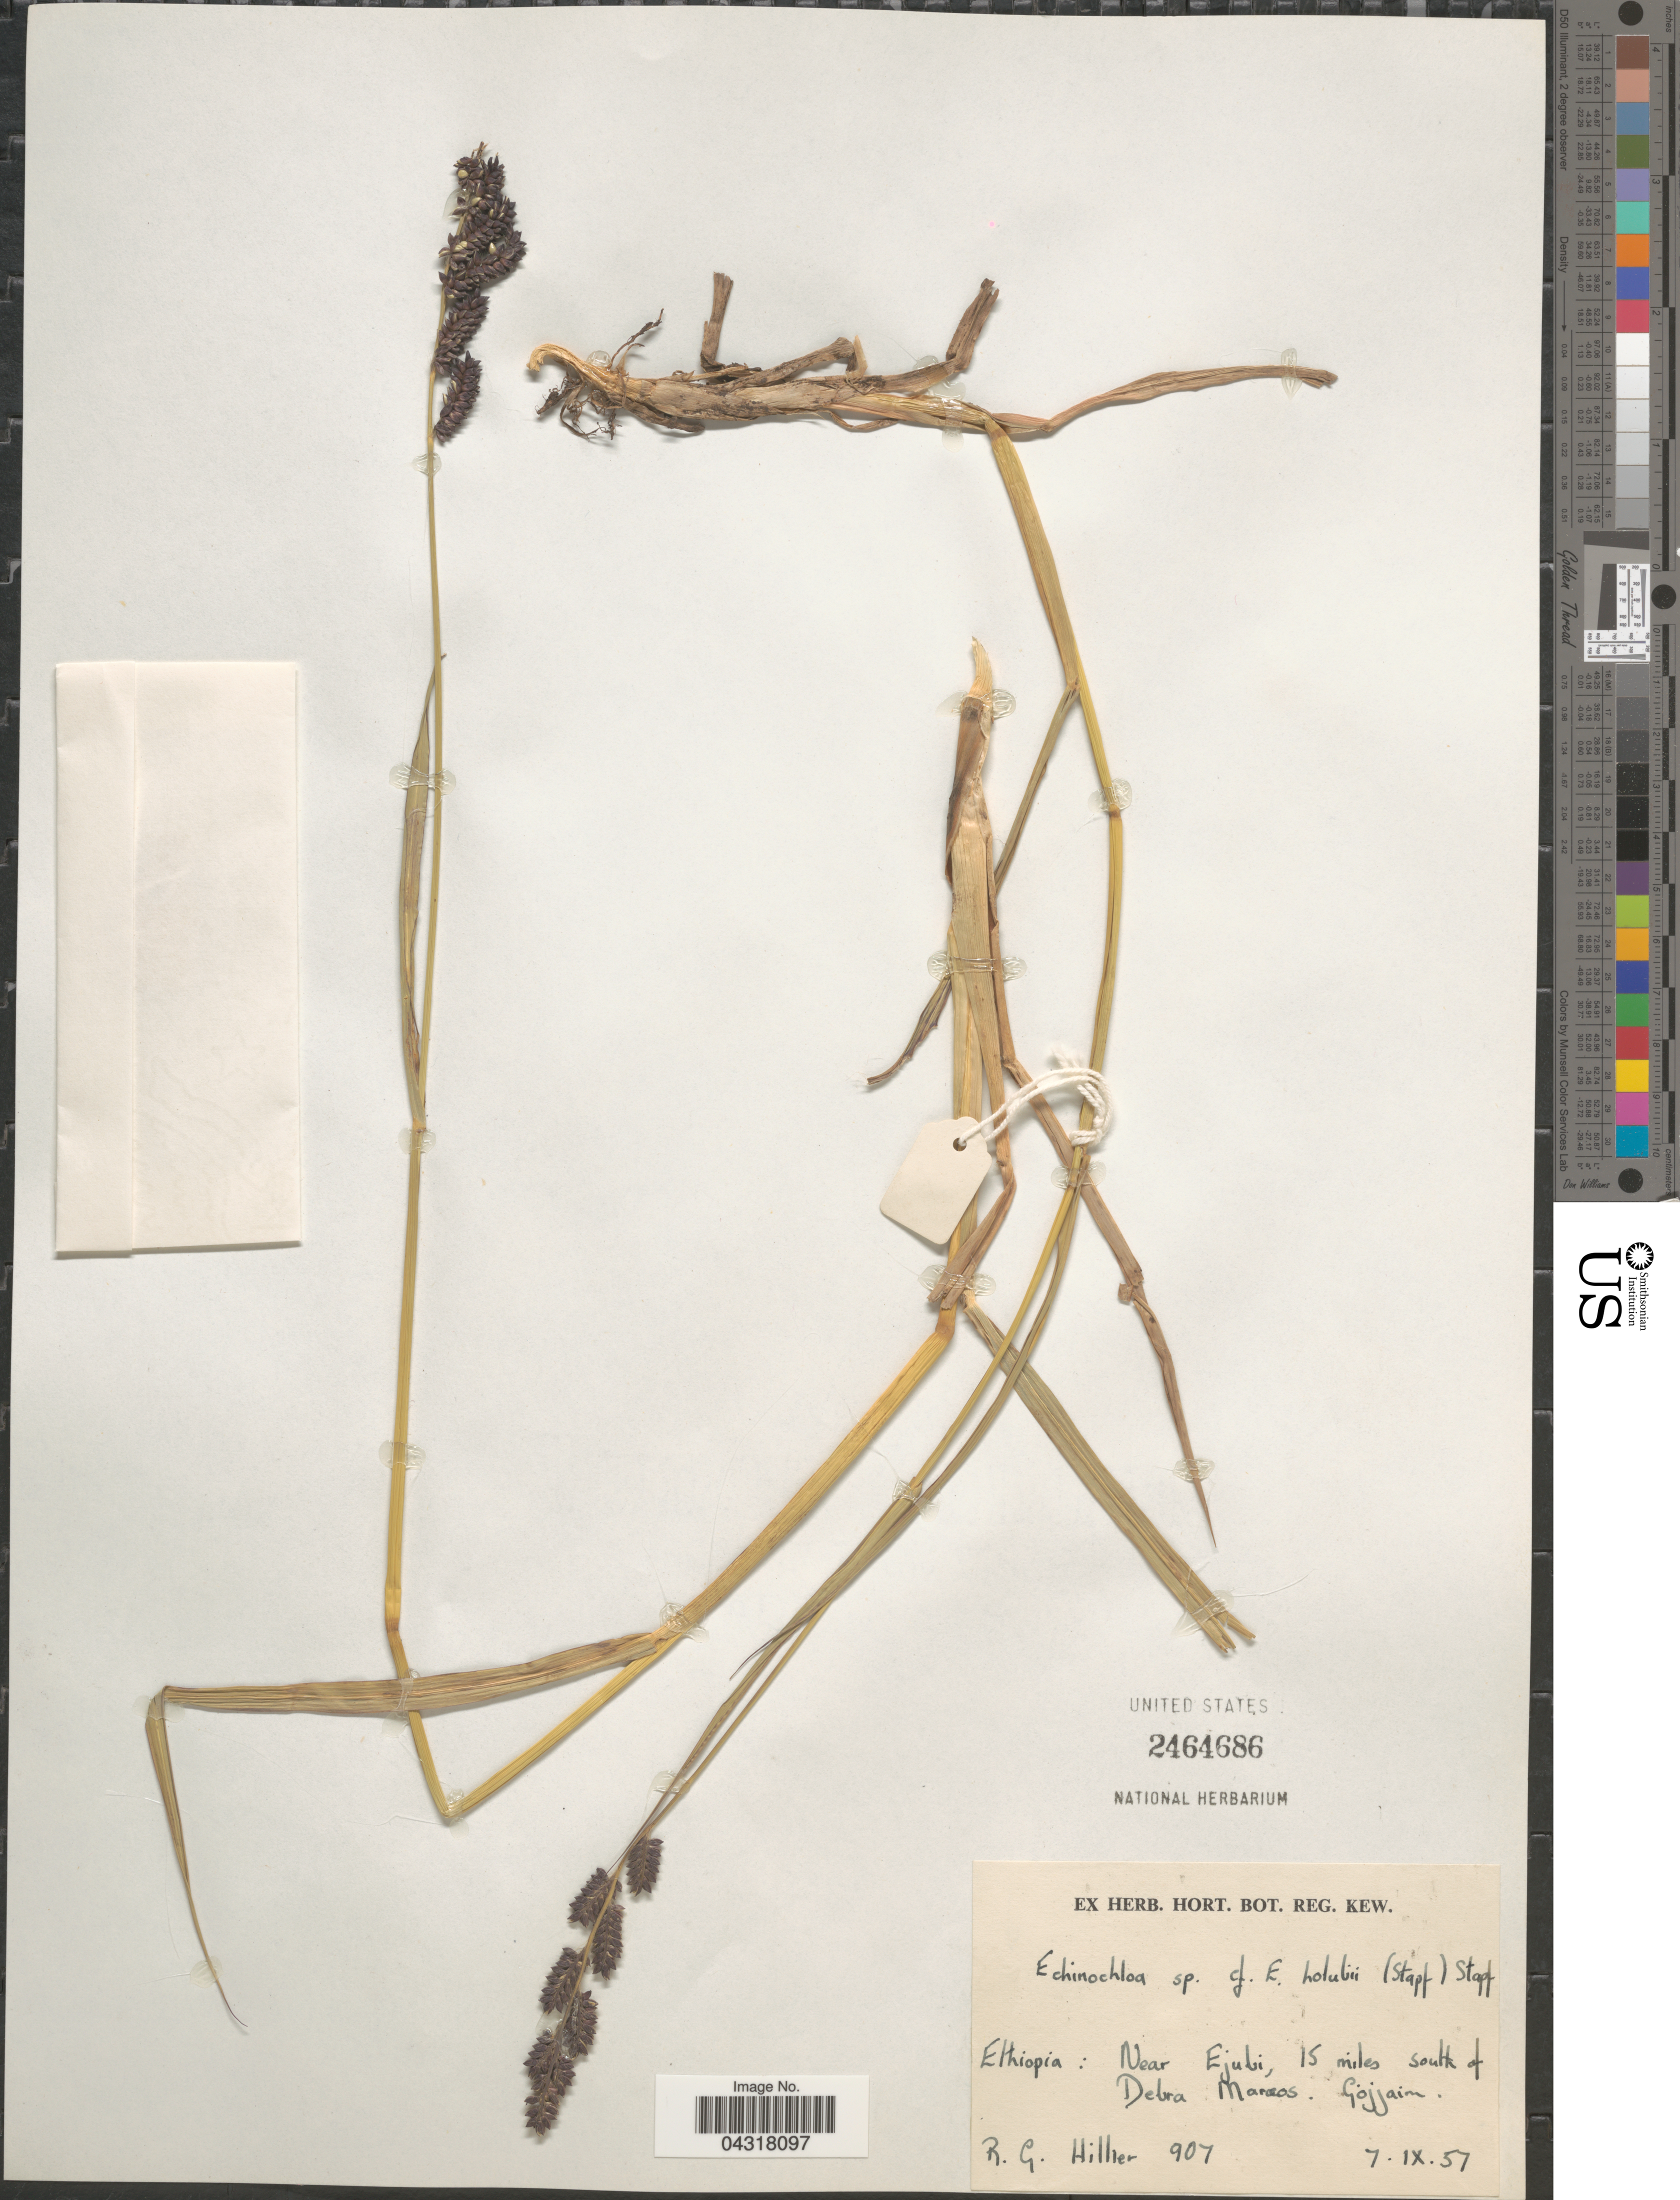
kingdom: Plantae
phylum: Tracheophyta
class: Liliopsida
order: Poales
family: Poaceae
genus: Echinochloa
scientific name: Echinochloa sp.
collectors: R. Hillier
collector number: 907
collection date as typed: Transcribed d/m/y: 7/9/57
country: Ethiopia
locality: Near Ejubi, 15 miles south of Debra Marcos, Gojjaim.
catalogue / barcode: US 2464686